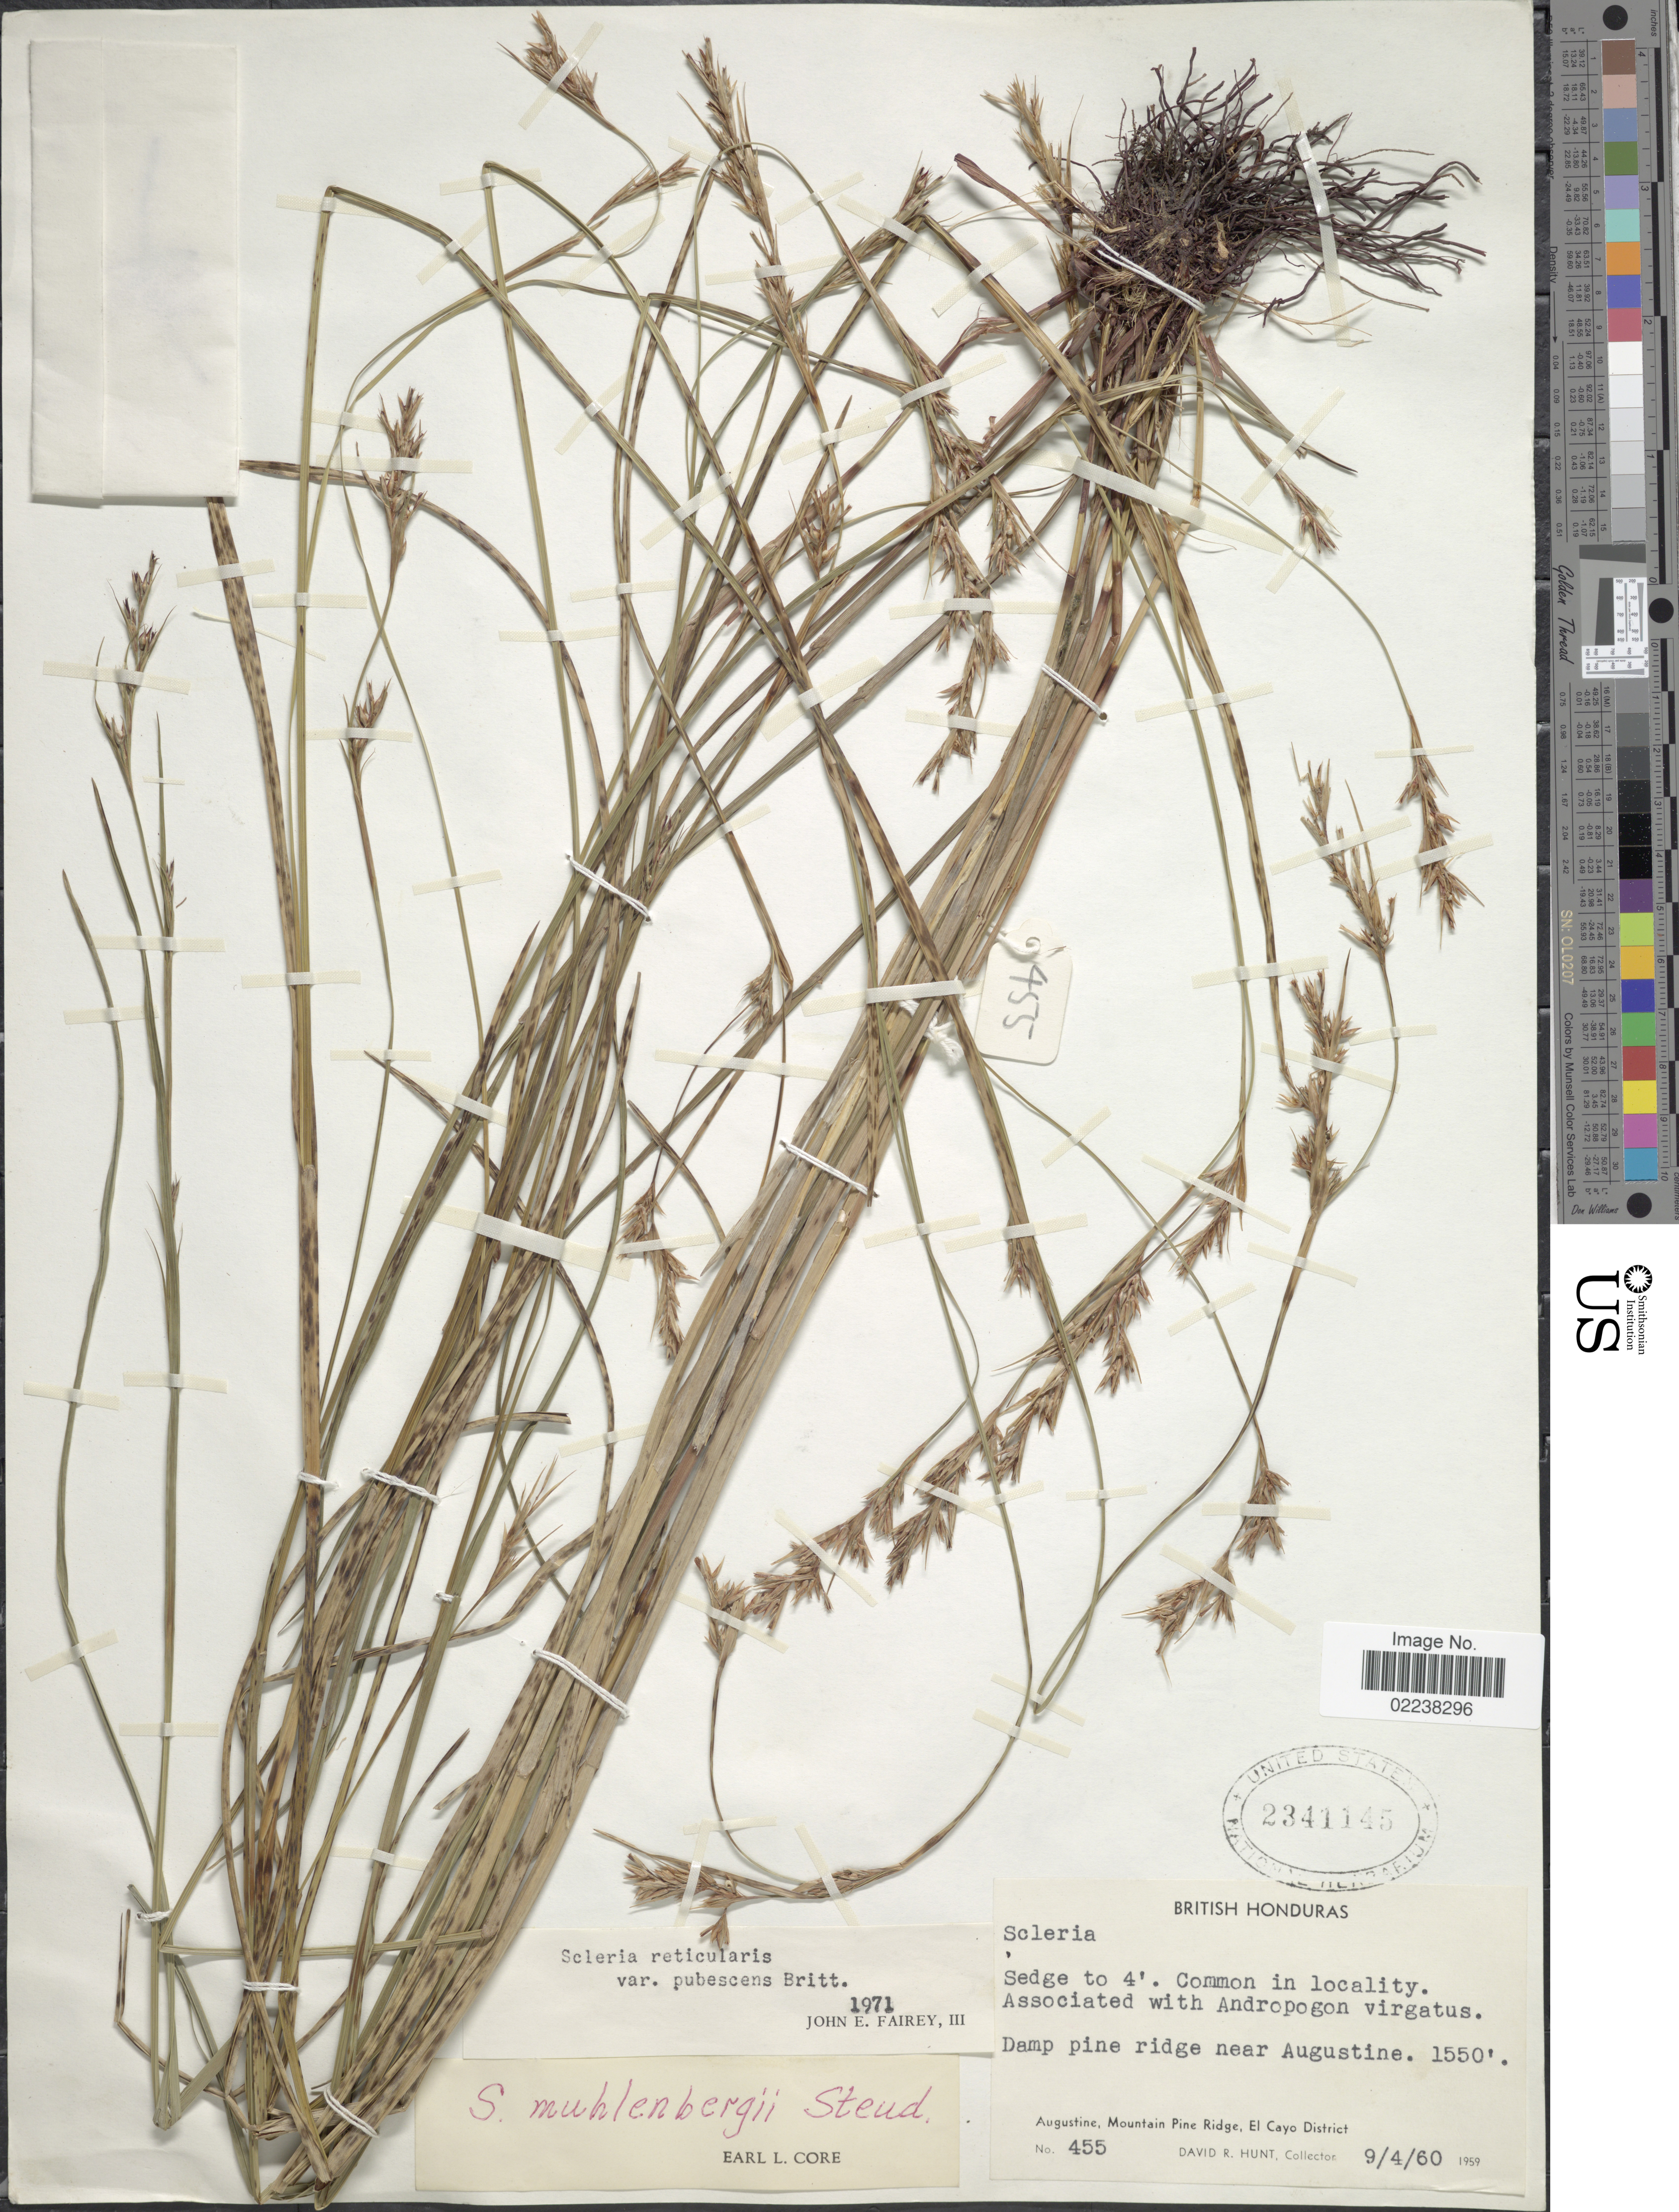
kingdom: Plantae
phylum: Tracheophyta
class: Liliopsida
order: Poales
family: Cyperaceae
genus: Scleria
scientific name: Scleria muehlenbergii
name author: Steud.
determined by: Strong, Mark T., (BOT), Smithsonian Institution - National Museum of Natural History (UNITED STATES)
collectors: D. R. Hunt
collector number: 455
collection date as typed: Transcribed d/m/y: 4/9/60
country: Belize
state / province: Cayo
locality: British Honduras, Damp pine ridge near Augustine, Augustine, Mountain Pine Ridge, El Cayo District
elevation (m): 472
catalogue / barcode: US 2341145